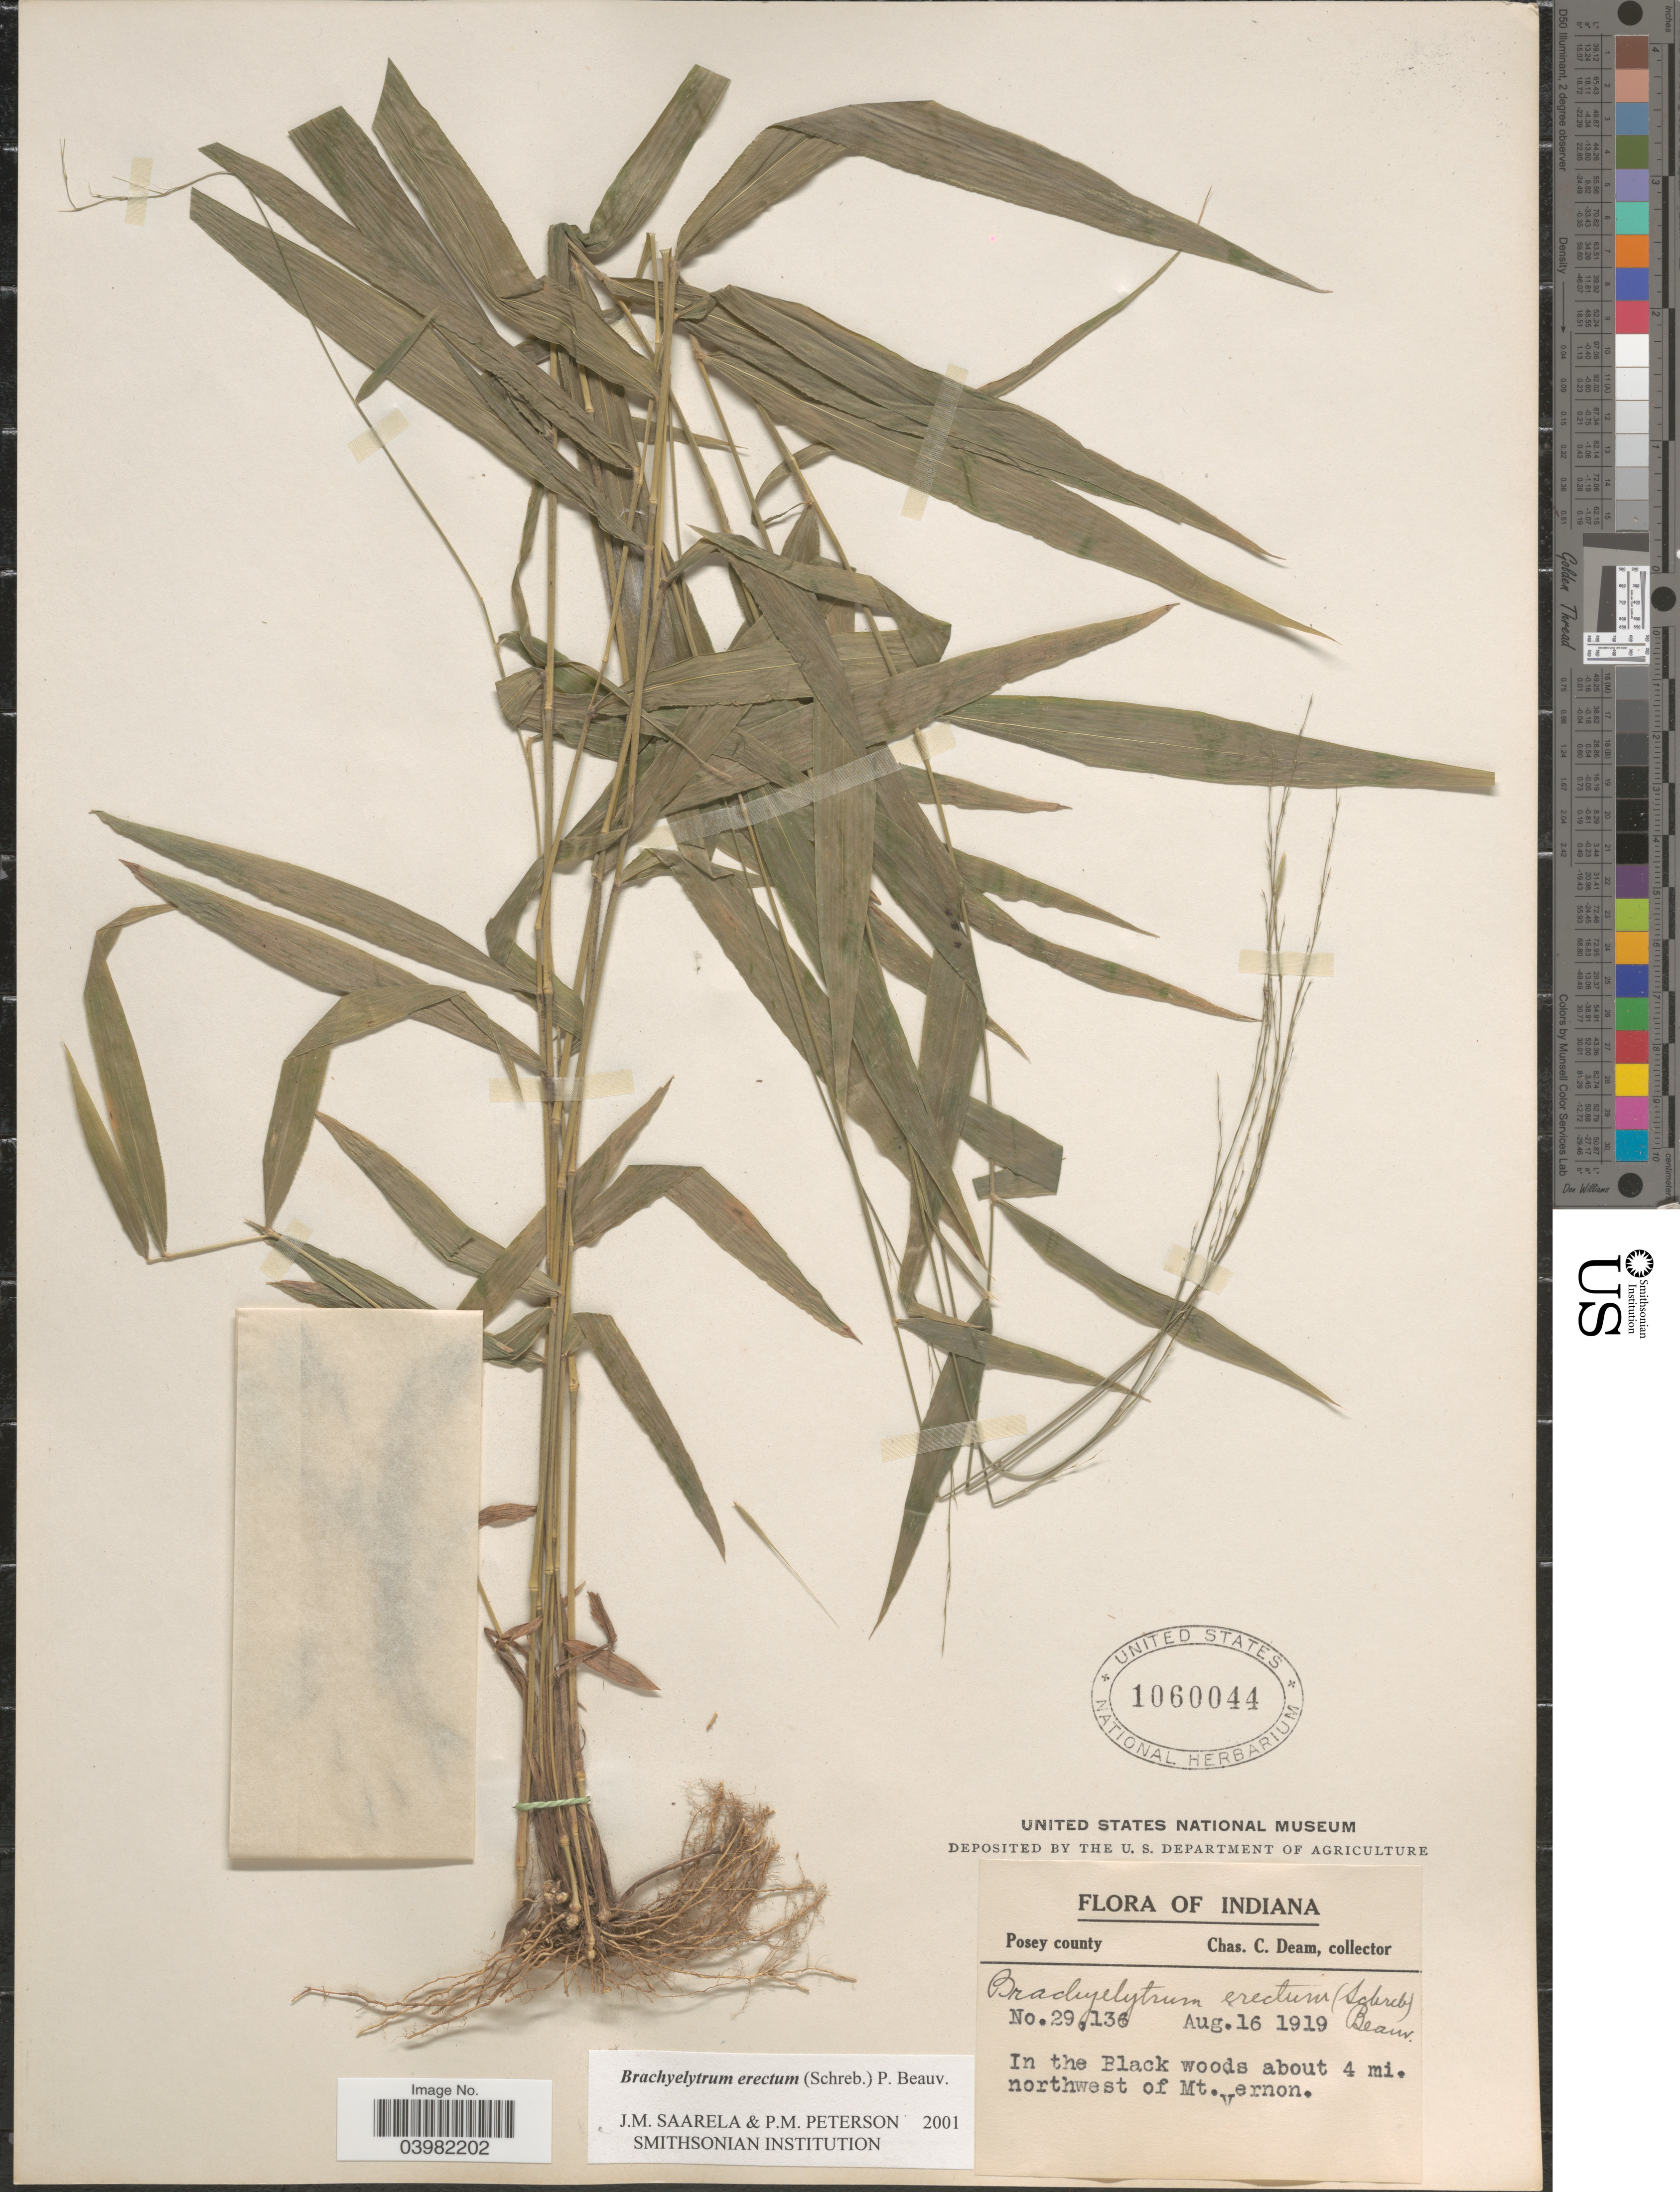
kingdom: Plantae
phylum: Tracheophyta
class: Liliopsida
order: Poales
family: Poaceae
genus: Brachyelytrum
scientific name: Brachyelytrum erectum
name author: (Schreb.) P. Beauv.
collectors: C. C. Deam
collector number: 29136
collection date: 1919-08-16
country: United States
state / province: Indiana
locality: Posey county. In the Black woods about 4 mi. northwest of Mt. Vernon.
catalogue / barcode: US 1060044